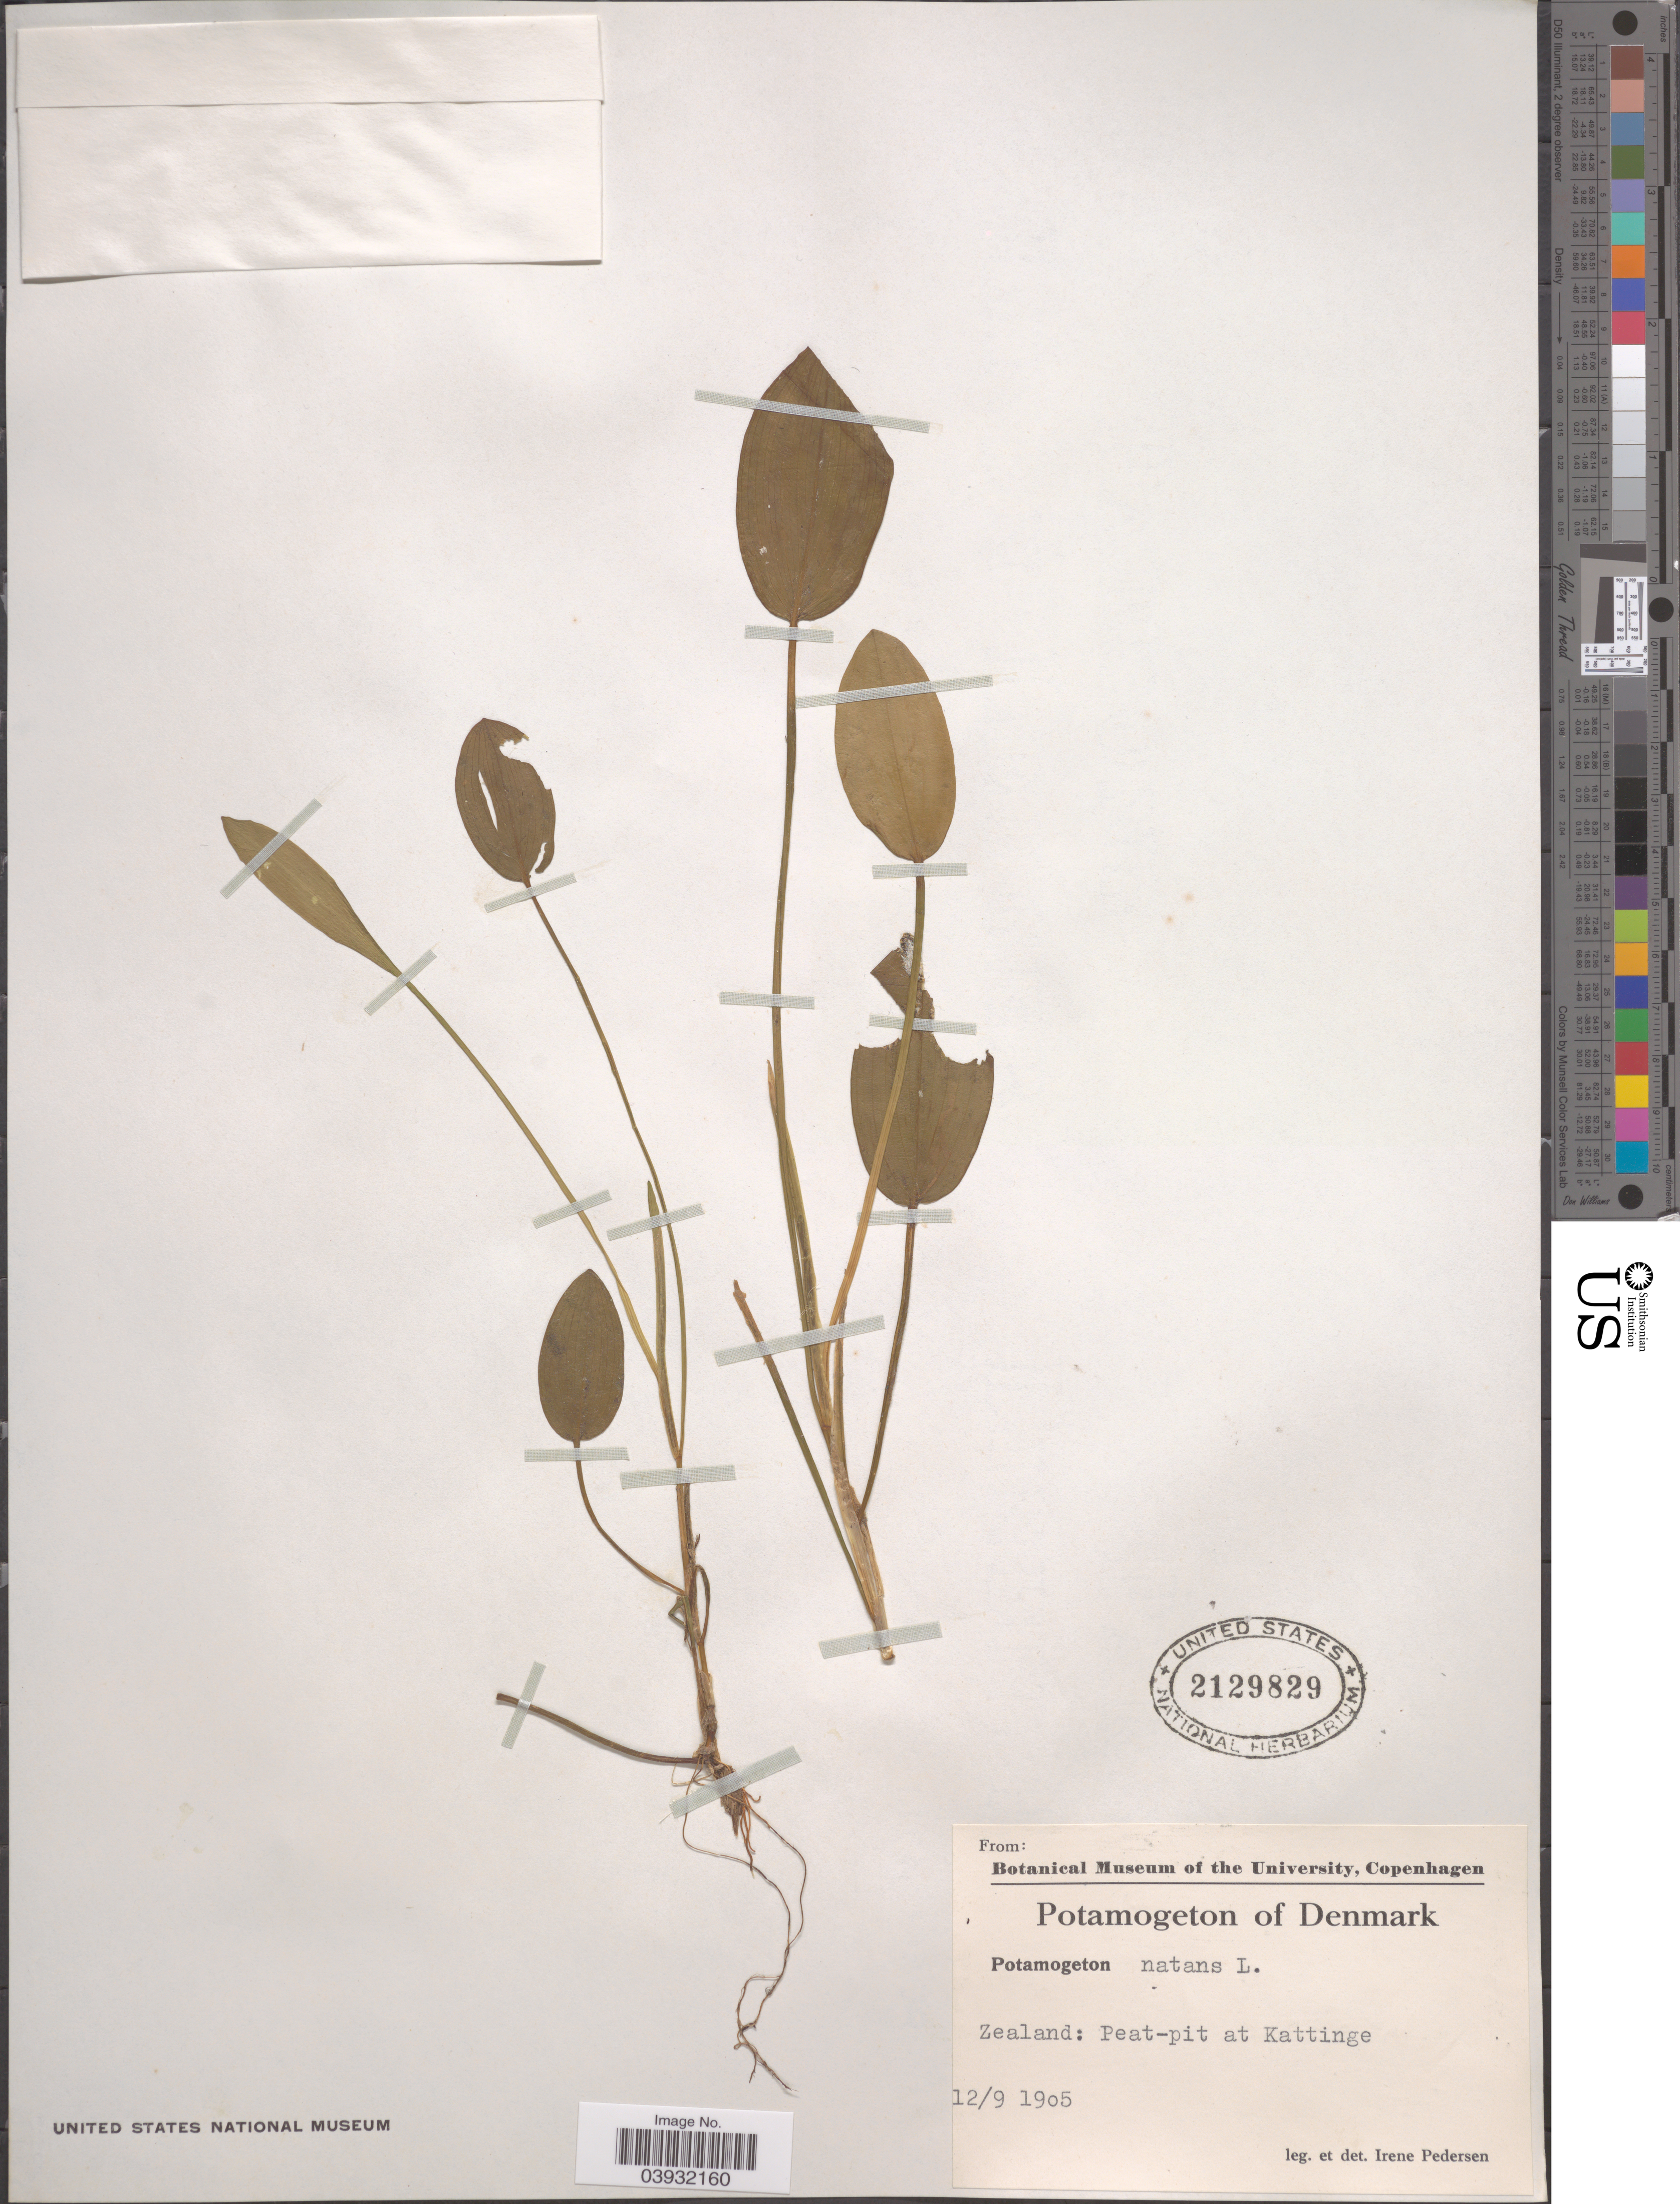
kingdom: Plantae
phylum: Tracheophyta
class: Liliopsida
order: Alismatales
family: Potamogetonaceae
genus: Potamogeton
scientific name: Potamogeton natans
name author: L.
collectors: I. Pedersen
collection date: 1905-09-12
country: Denmark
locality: Zealand: Peat-pit at Kattinge.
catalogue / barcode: US 2129829